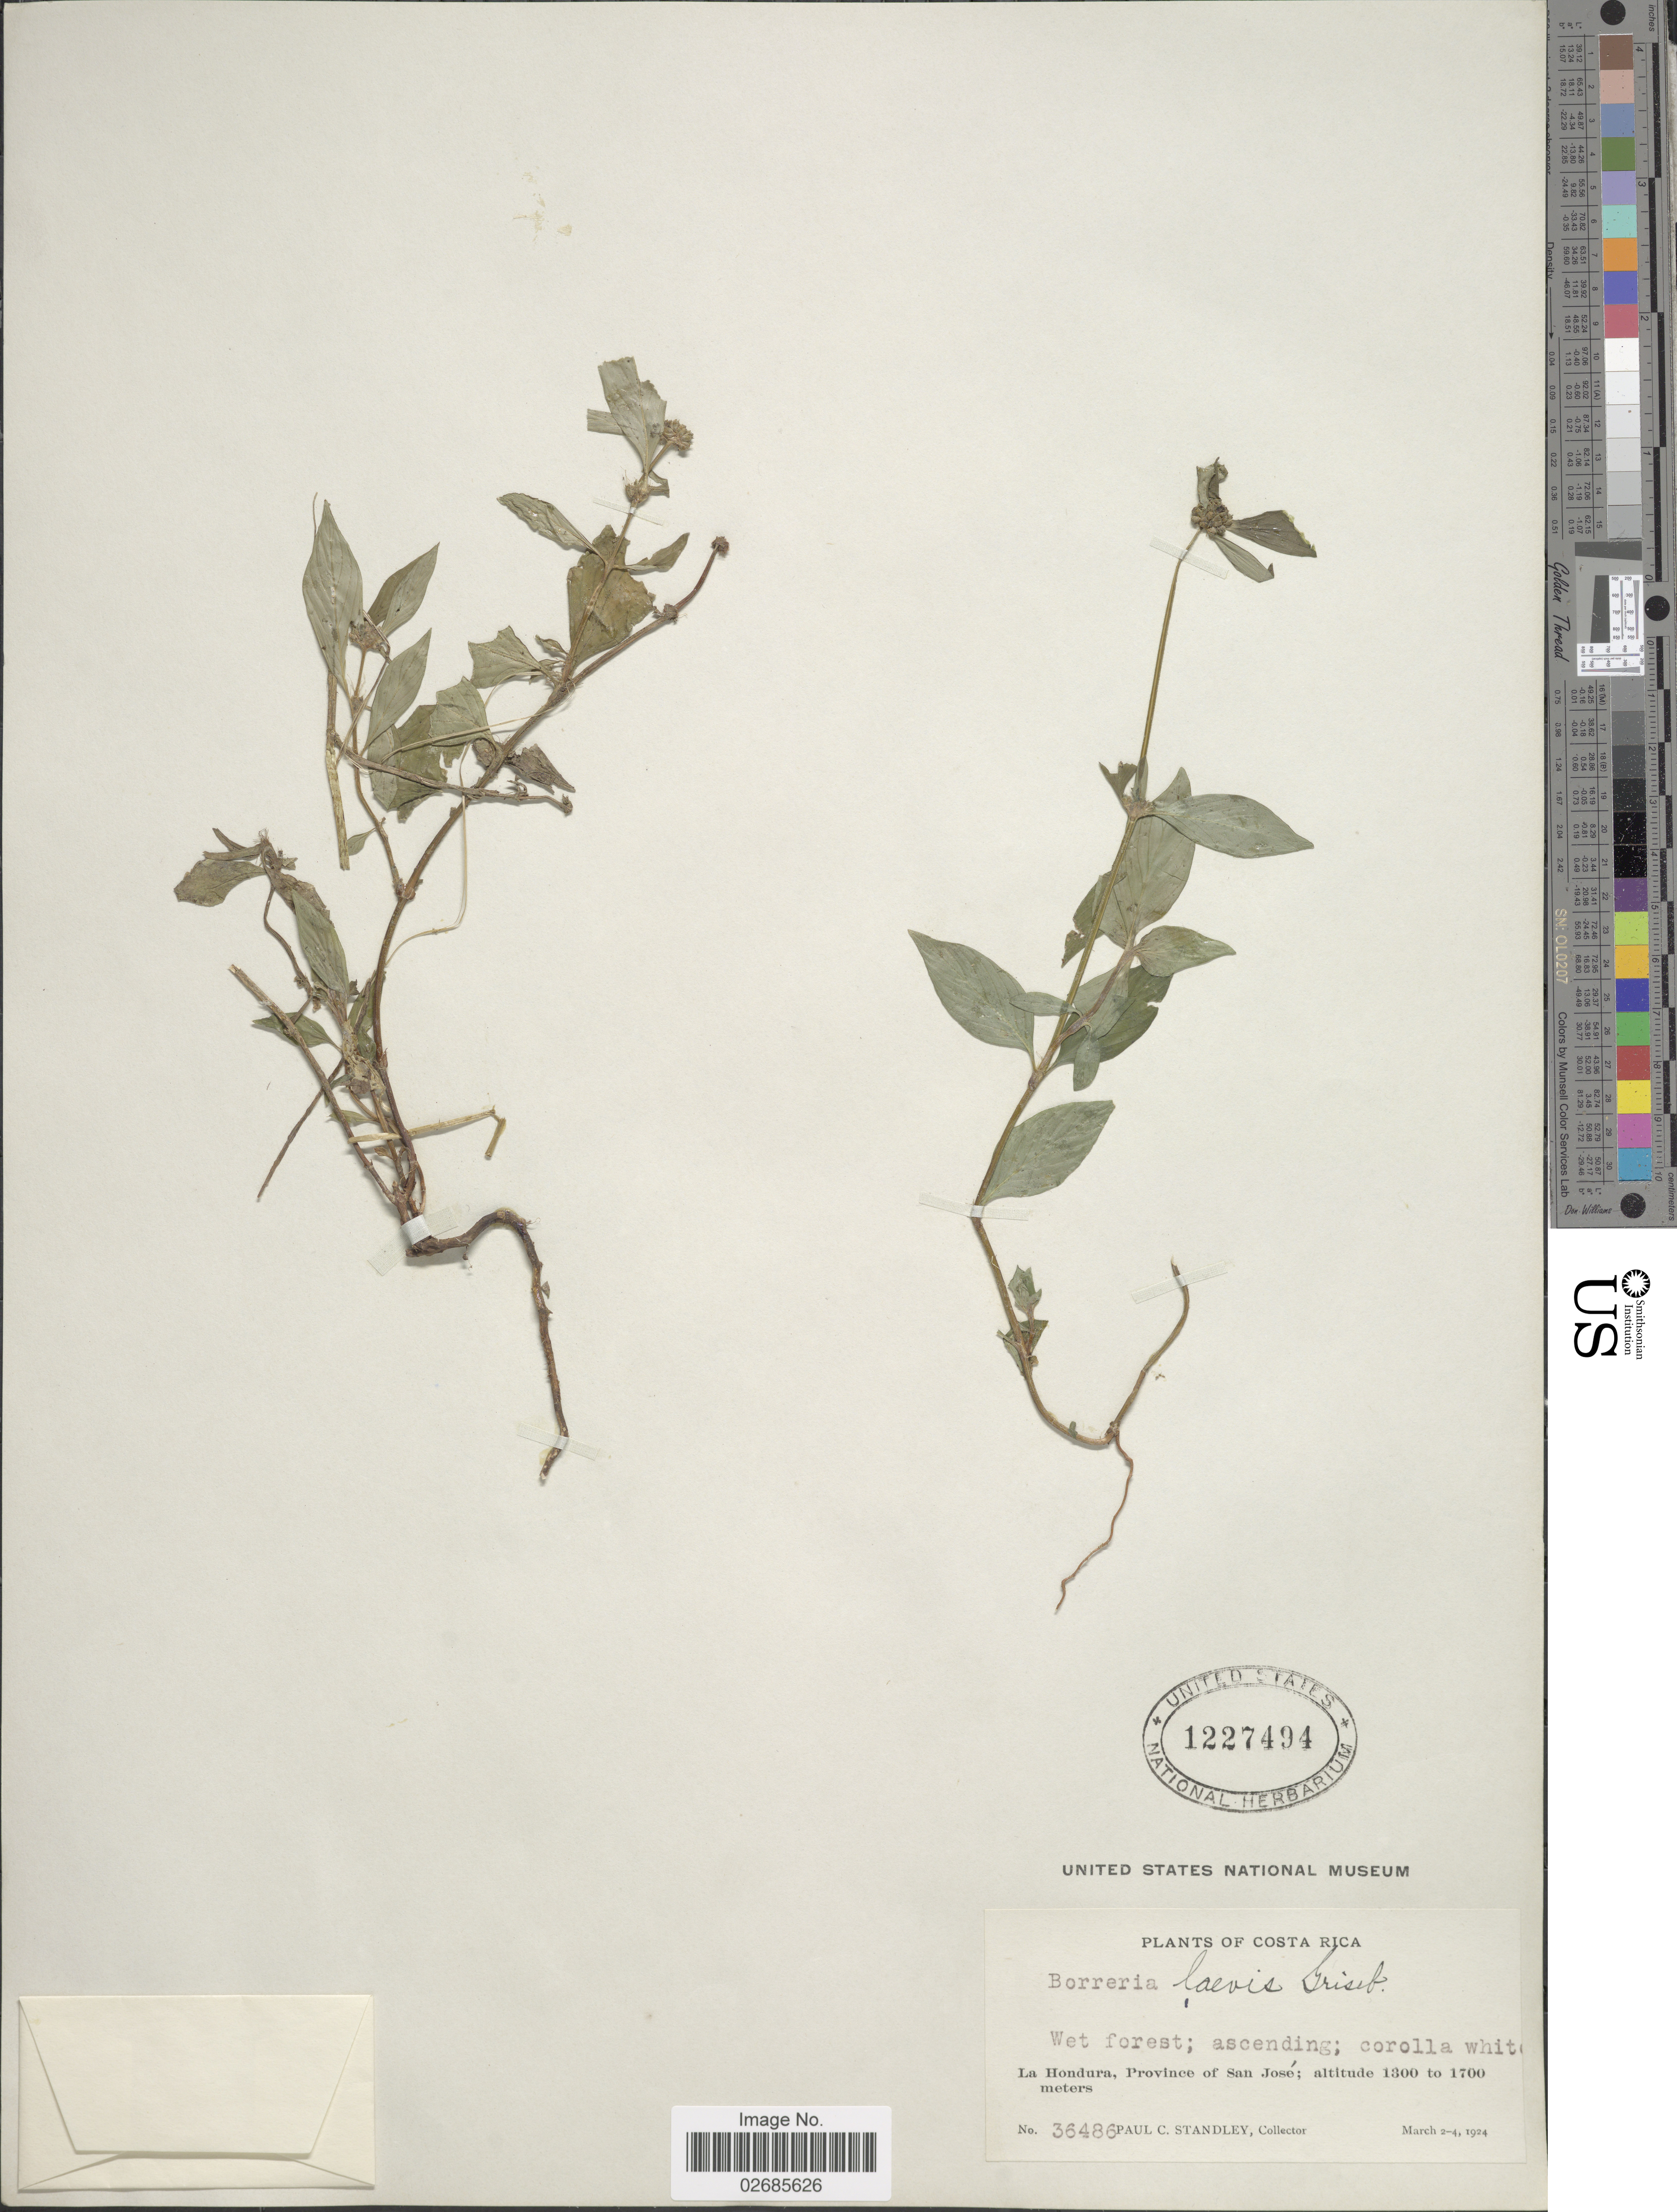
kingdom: Plantae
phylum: Tracheophyta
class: Magnoliopsida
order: Gentianales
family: Rubiaceae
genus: Borreria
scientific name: Borreria latifolia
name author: (Aubl.) K. Schum.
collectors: P. C. Standley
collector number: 36486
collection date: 1924-03-02/1924-03-04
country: Costa Rica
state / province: San José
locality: Wet forest; La Hondura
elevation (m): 1300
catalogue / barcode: US 1227494